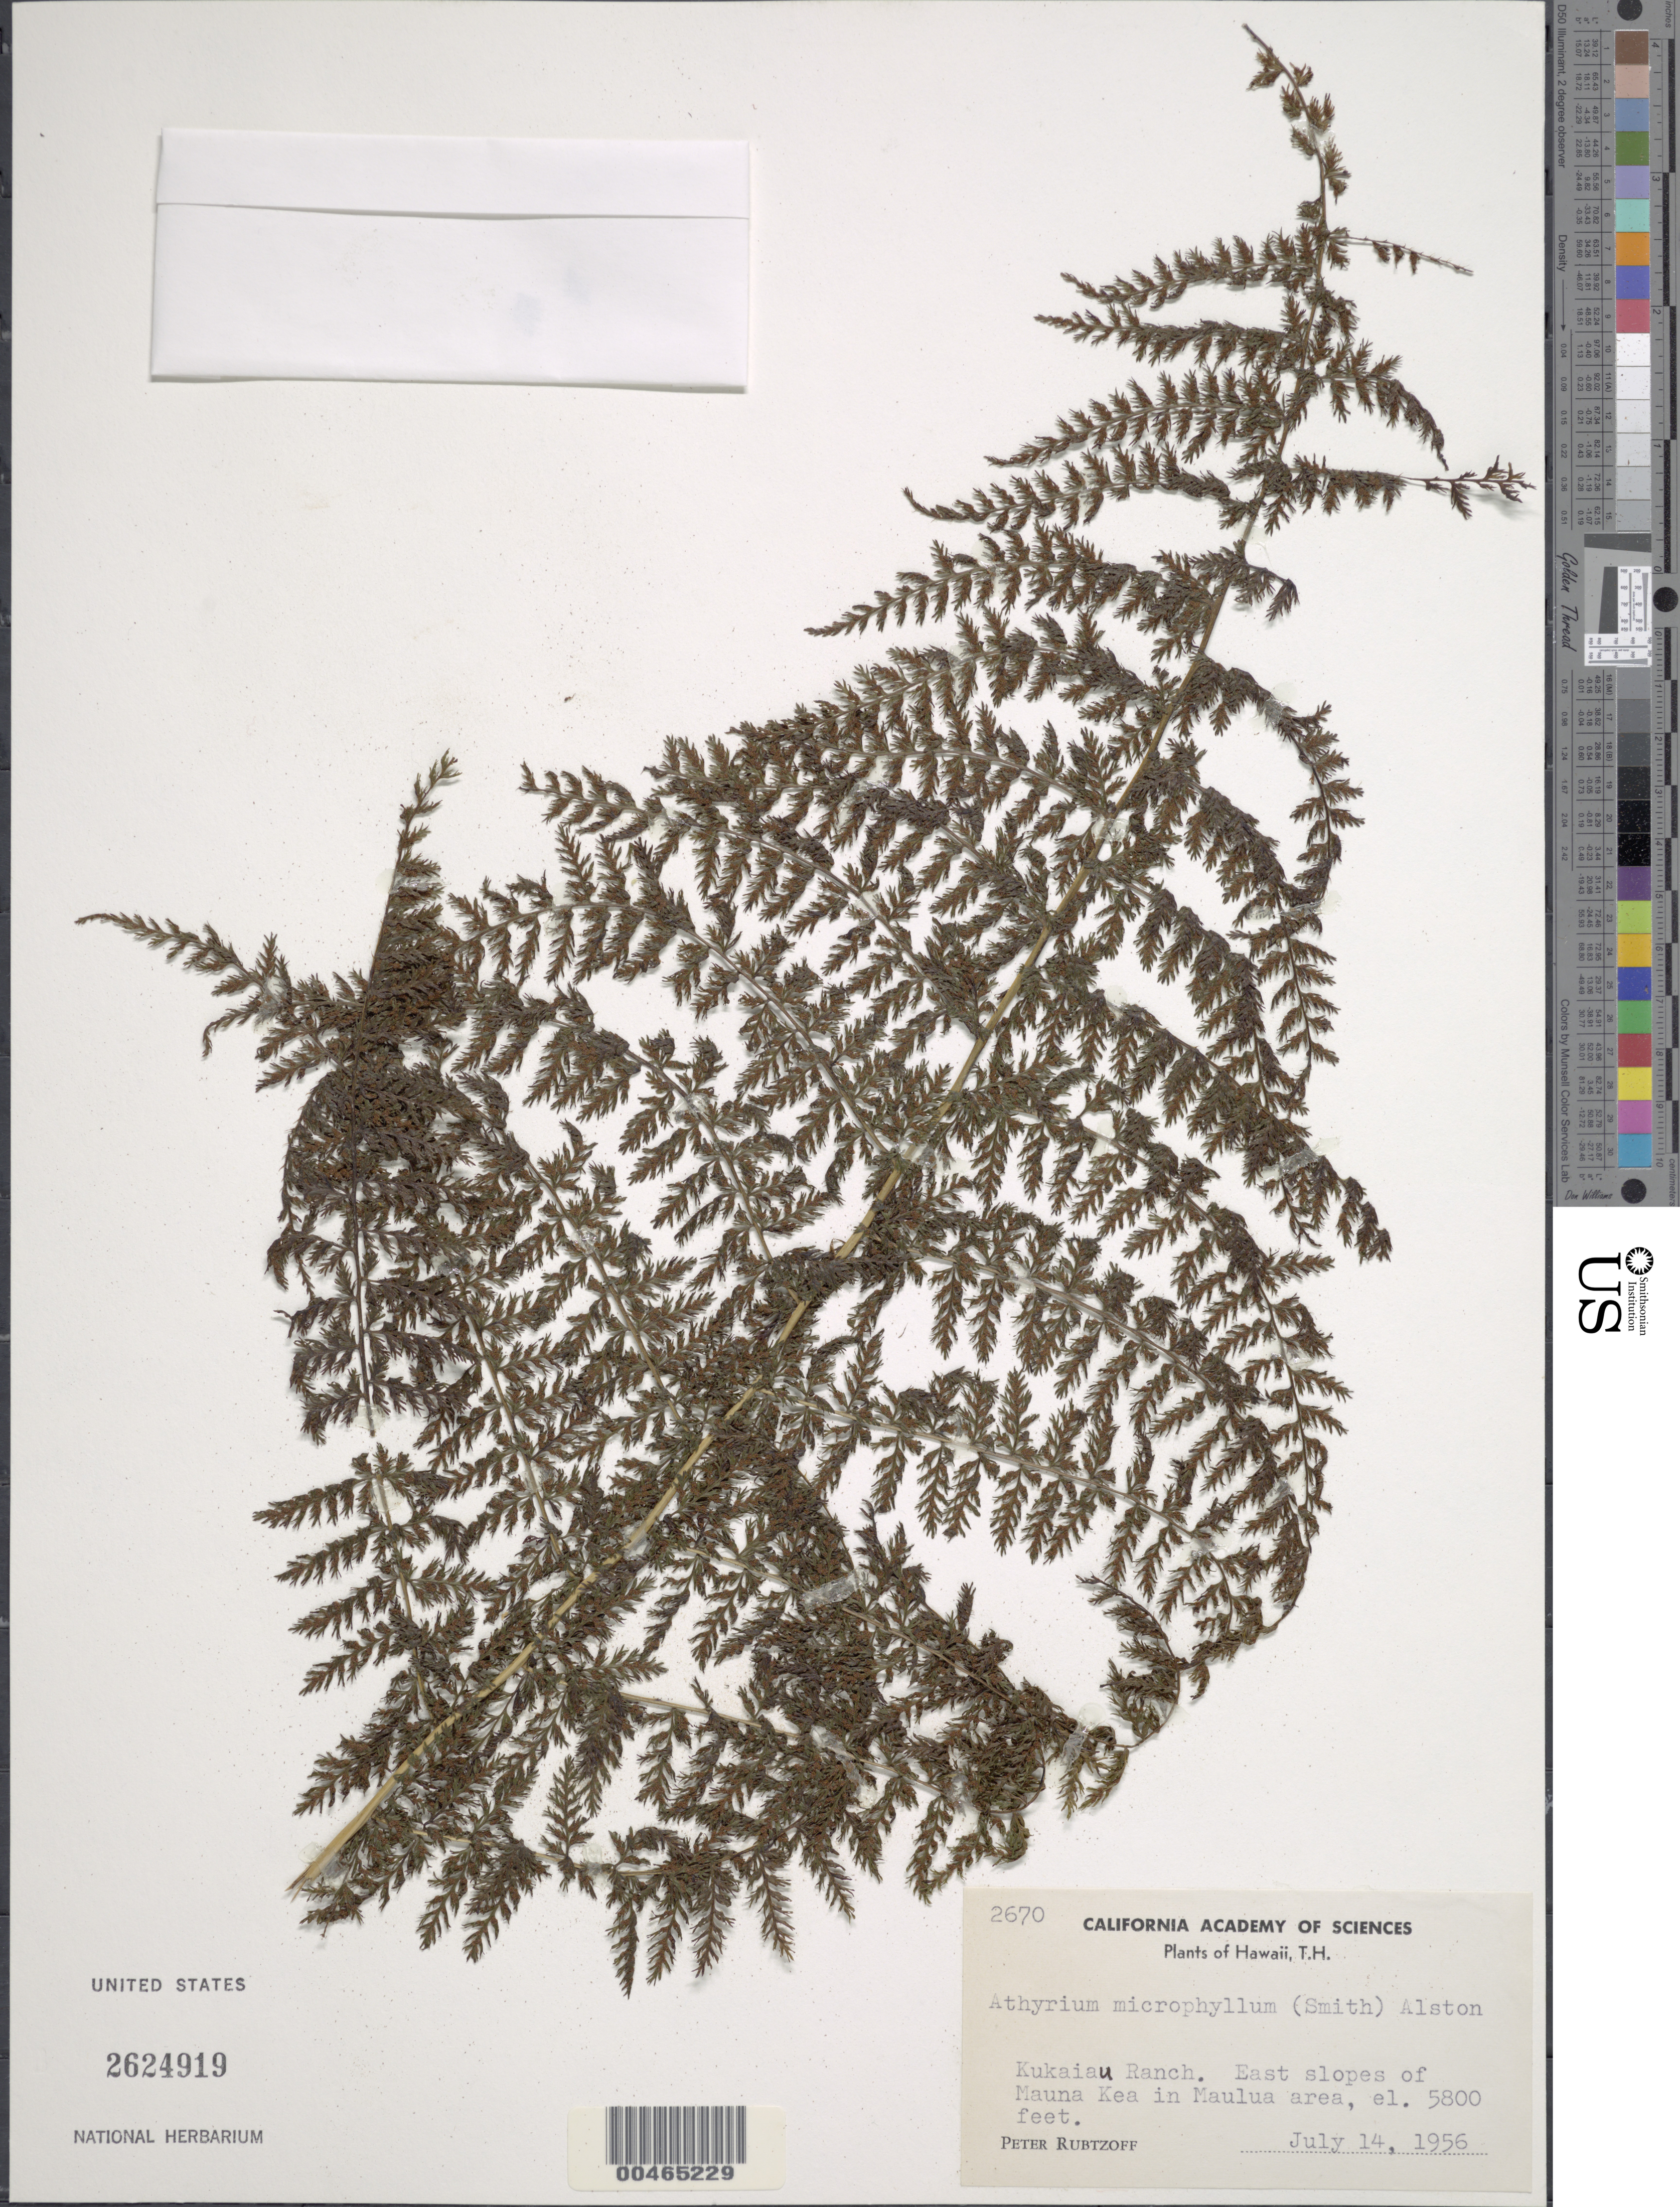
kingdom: Plantae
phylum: Tracheophyta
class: Polypodiopsida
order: Polypodiales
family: Athyriaceae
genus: Athyrium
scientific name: Athyrium microphyllum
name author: (Sm.) Alston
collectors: P. Rubtzoff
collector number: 2670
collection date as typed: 14 Jul 1956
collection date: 1956-07-14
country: United States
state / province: Hawaii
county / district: Hawaii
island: Hawaii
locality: Kukaiau Ranch, E slopes of Mauna Kea in Maulua area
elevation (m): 1768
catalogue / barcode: US 2624919